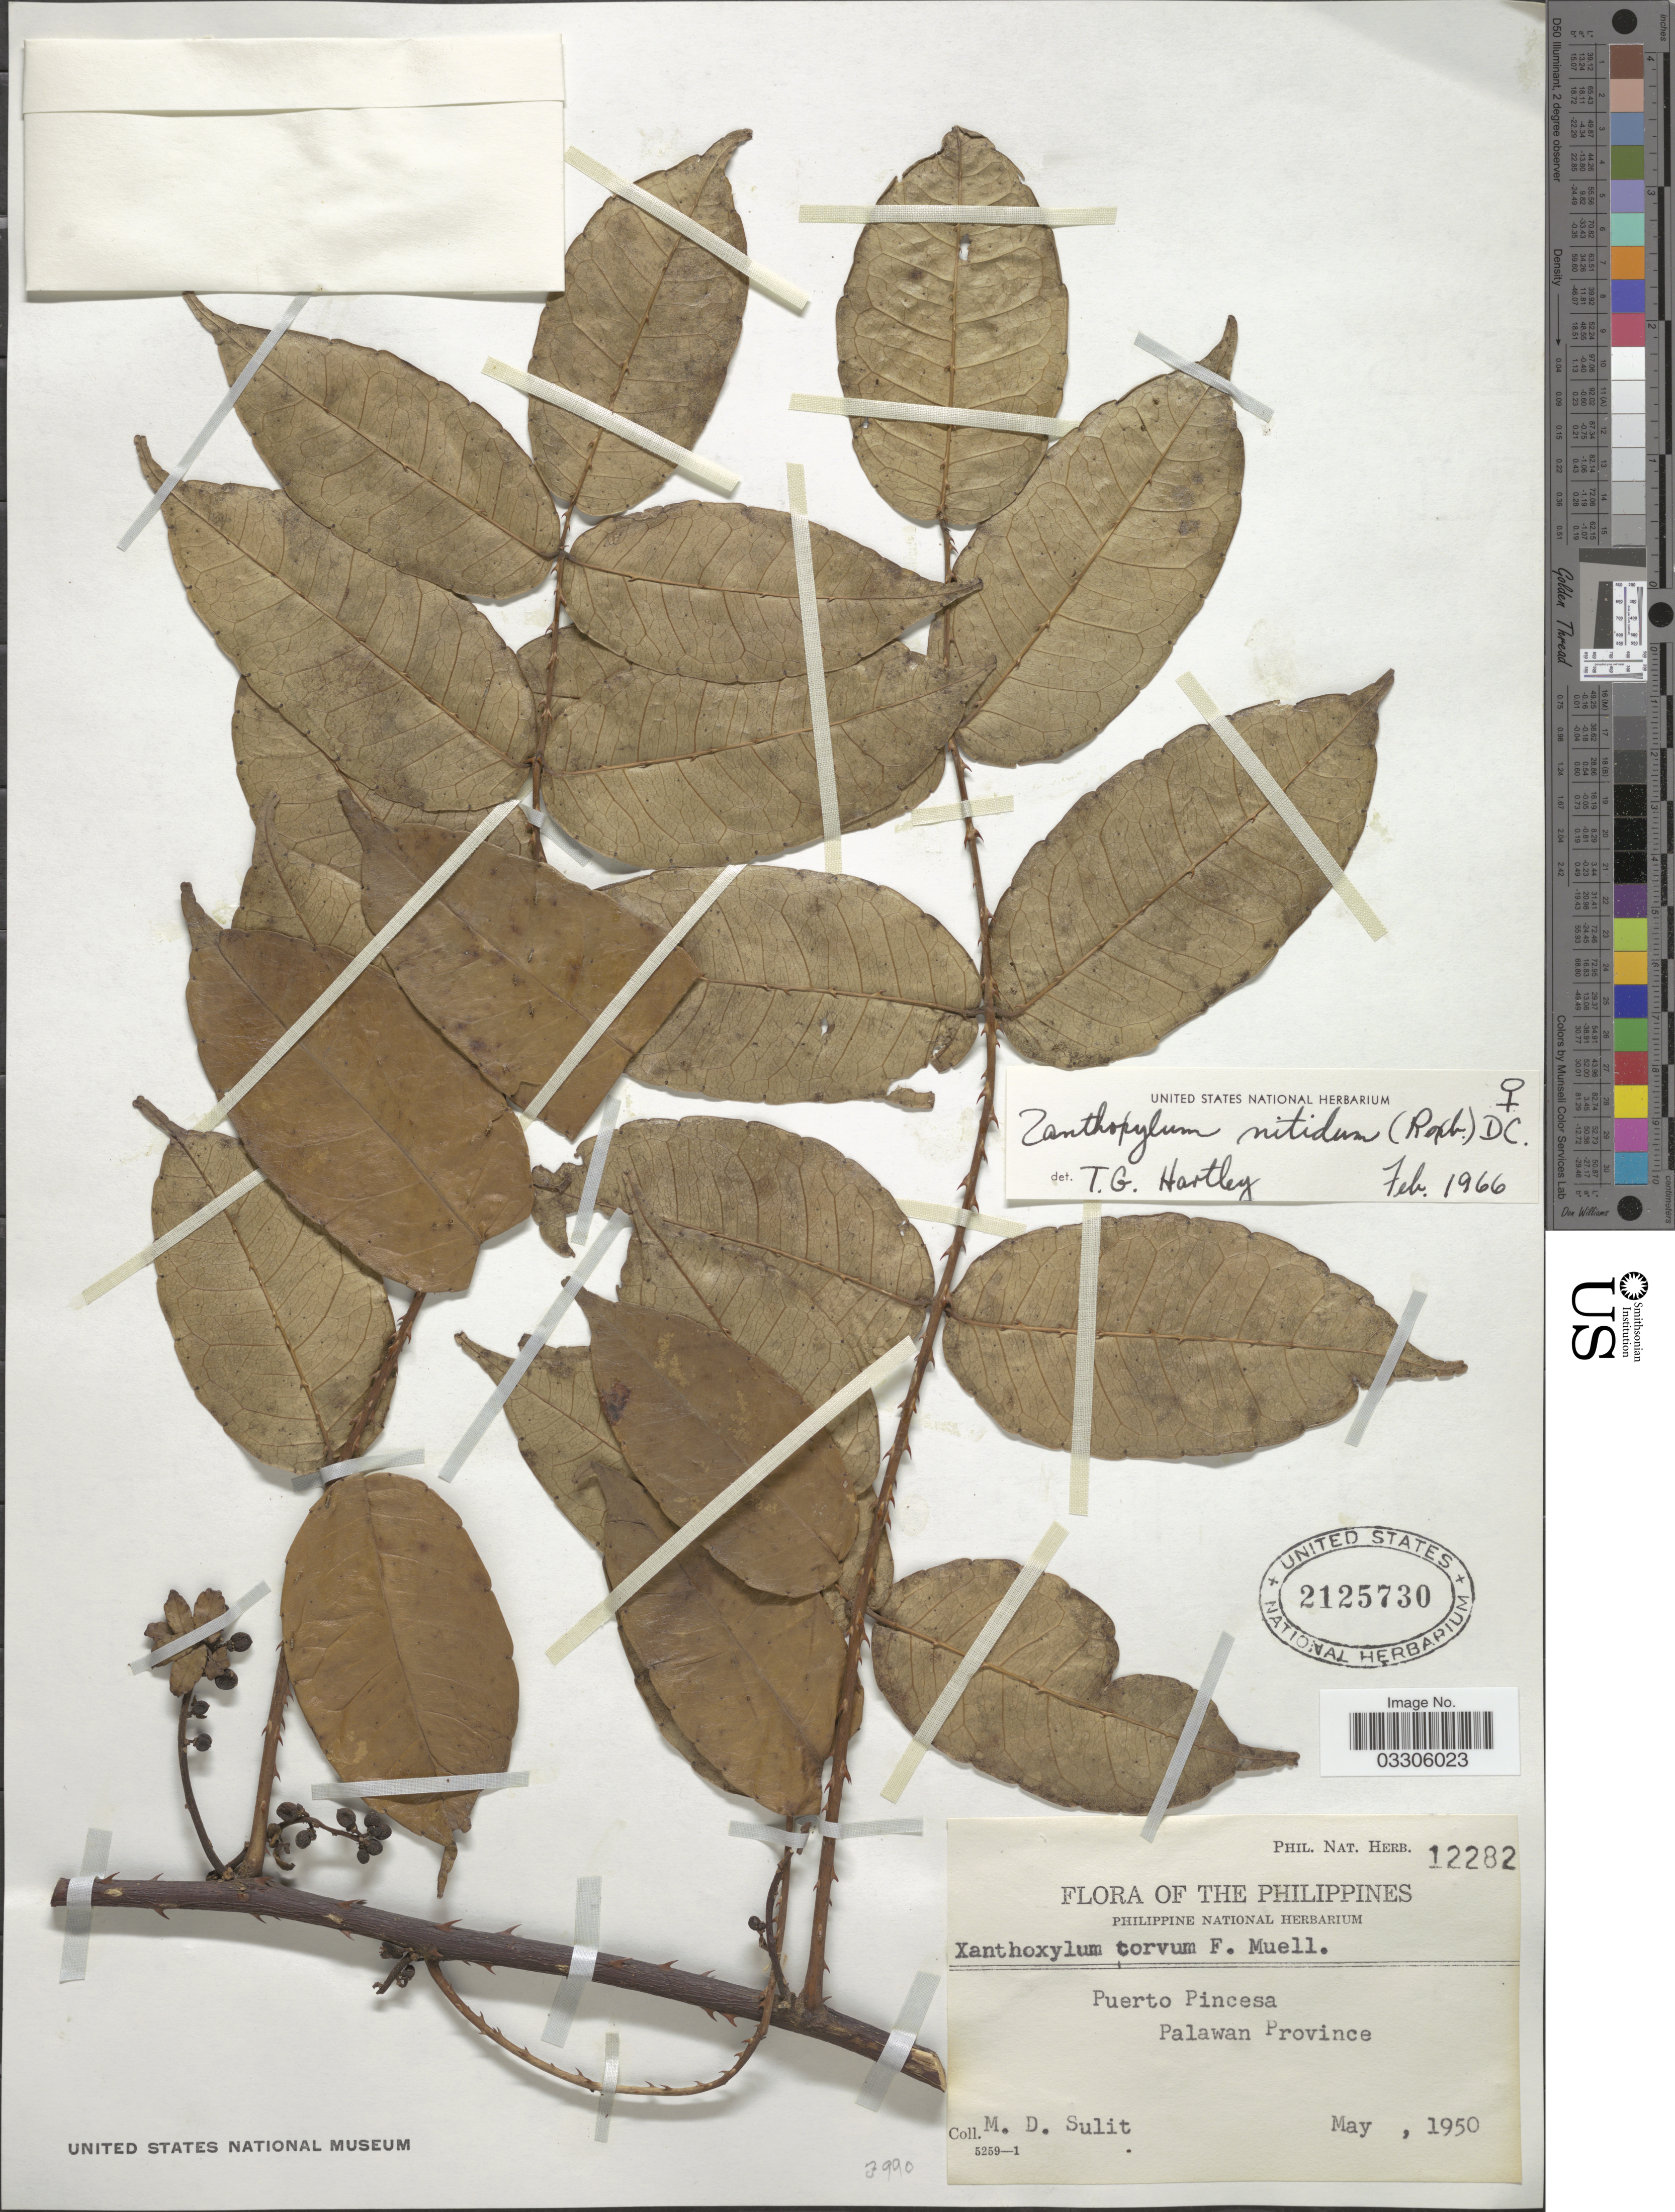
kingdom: Plantae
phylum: Tracheophyta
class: Magnoliopsida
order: Sapindales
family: Rutaceae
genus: Zanthoxylum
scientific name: Zanthoxylum nitidum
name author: Bunge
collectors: M. Sulit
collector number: Phil. Nat. Herb. 12282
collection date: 1950-05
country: Philippines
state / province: Mimaropa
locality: Puerto Pincesa, Palawan Province.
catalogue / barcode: US 2125730